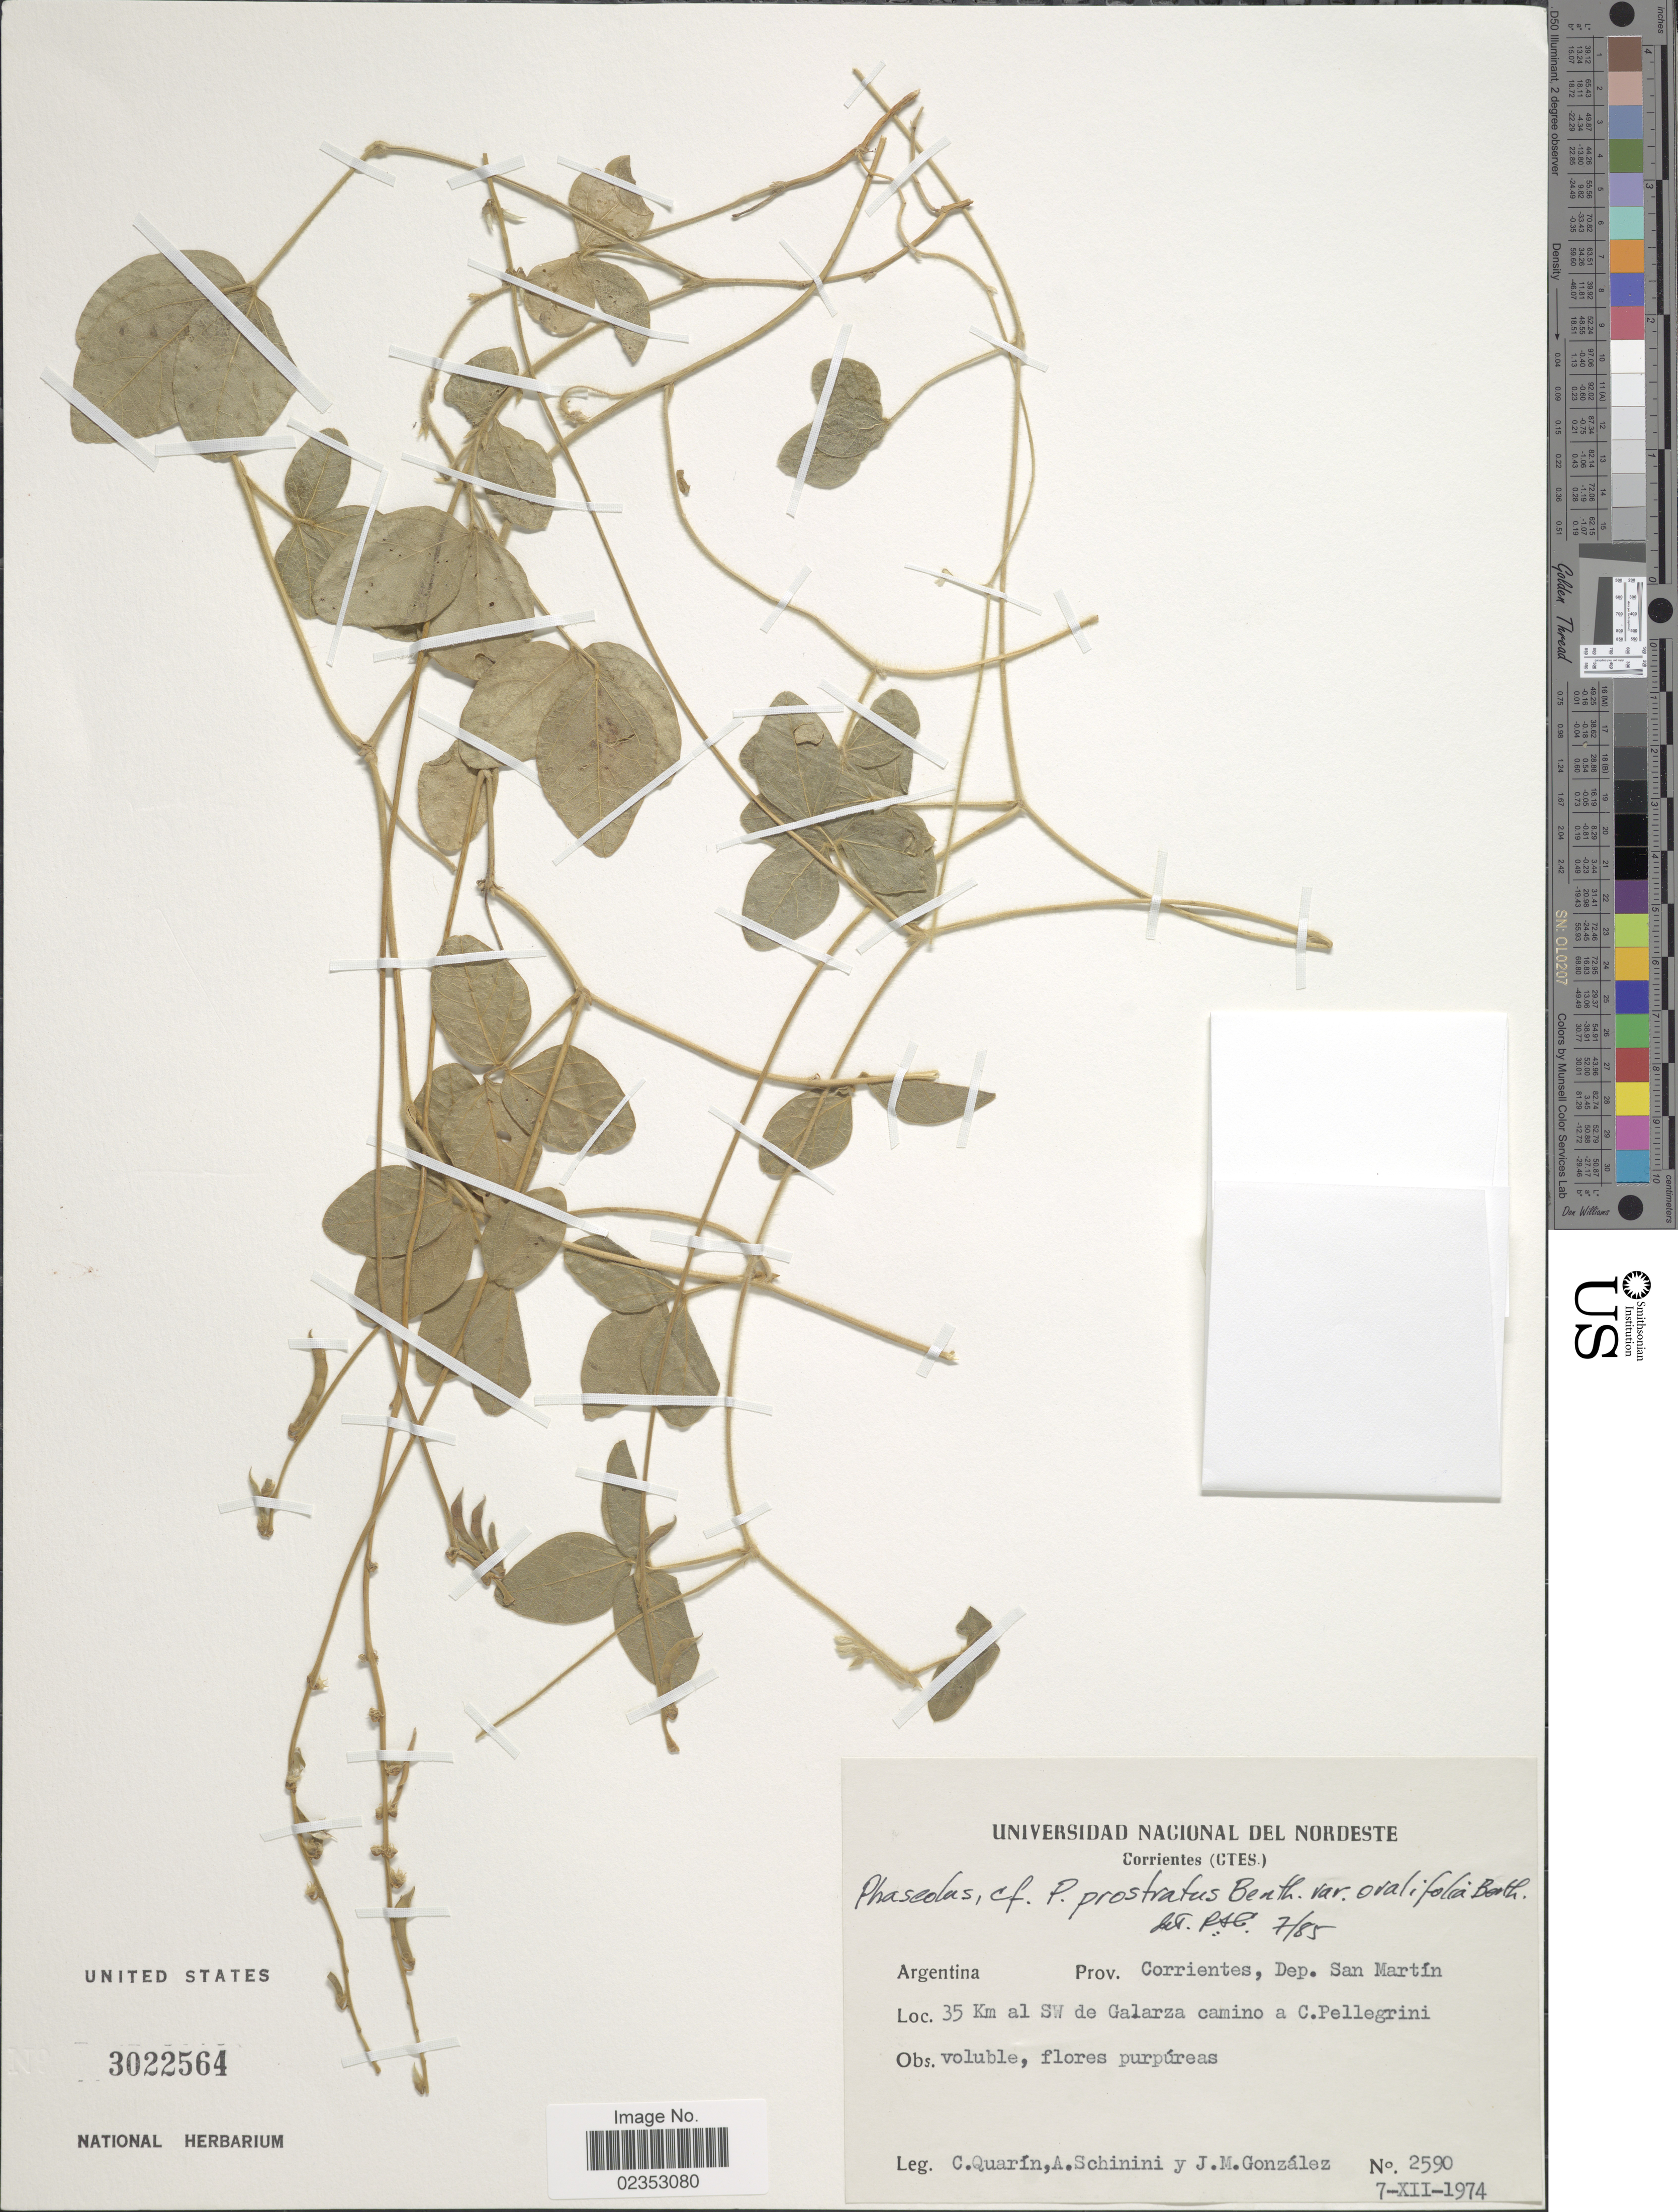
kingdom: Plantae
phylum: Tracheophyta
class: Magnoliopsida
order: Fabales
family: Fabaceae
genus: Macroptilium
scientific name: Macroptilium prostratum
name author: (Benth.) Urb.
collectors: C. Quarín, A. Schinini & J. M. Gonzalez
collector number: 2590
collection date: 1974-12-07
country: Argentina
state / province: Corrientes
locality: Dep. San Martín, 35 Km al SW de Galazrza camino a C. Pellegrini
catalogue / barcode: US 3022564